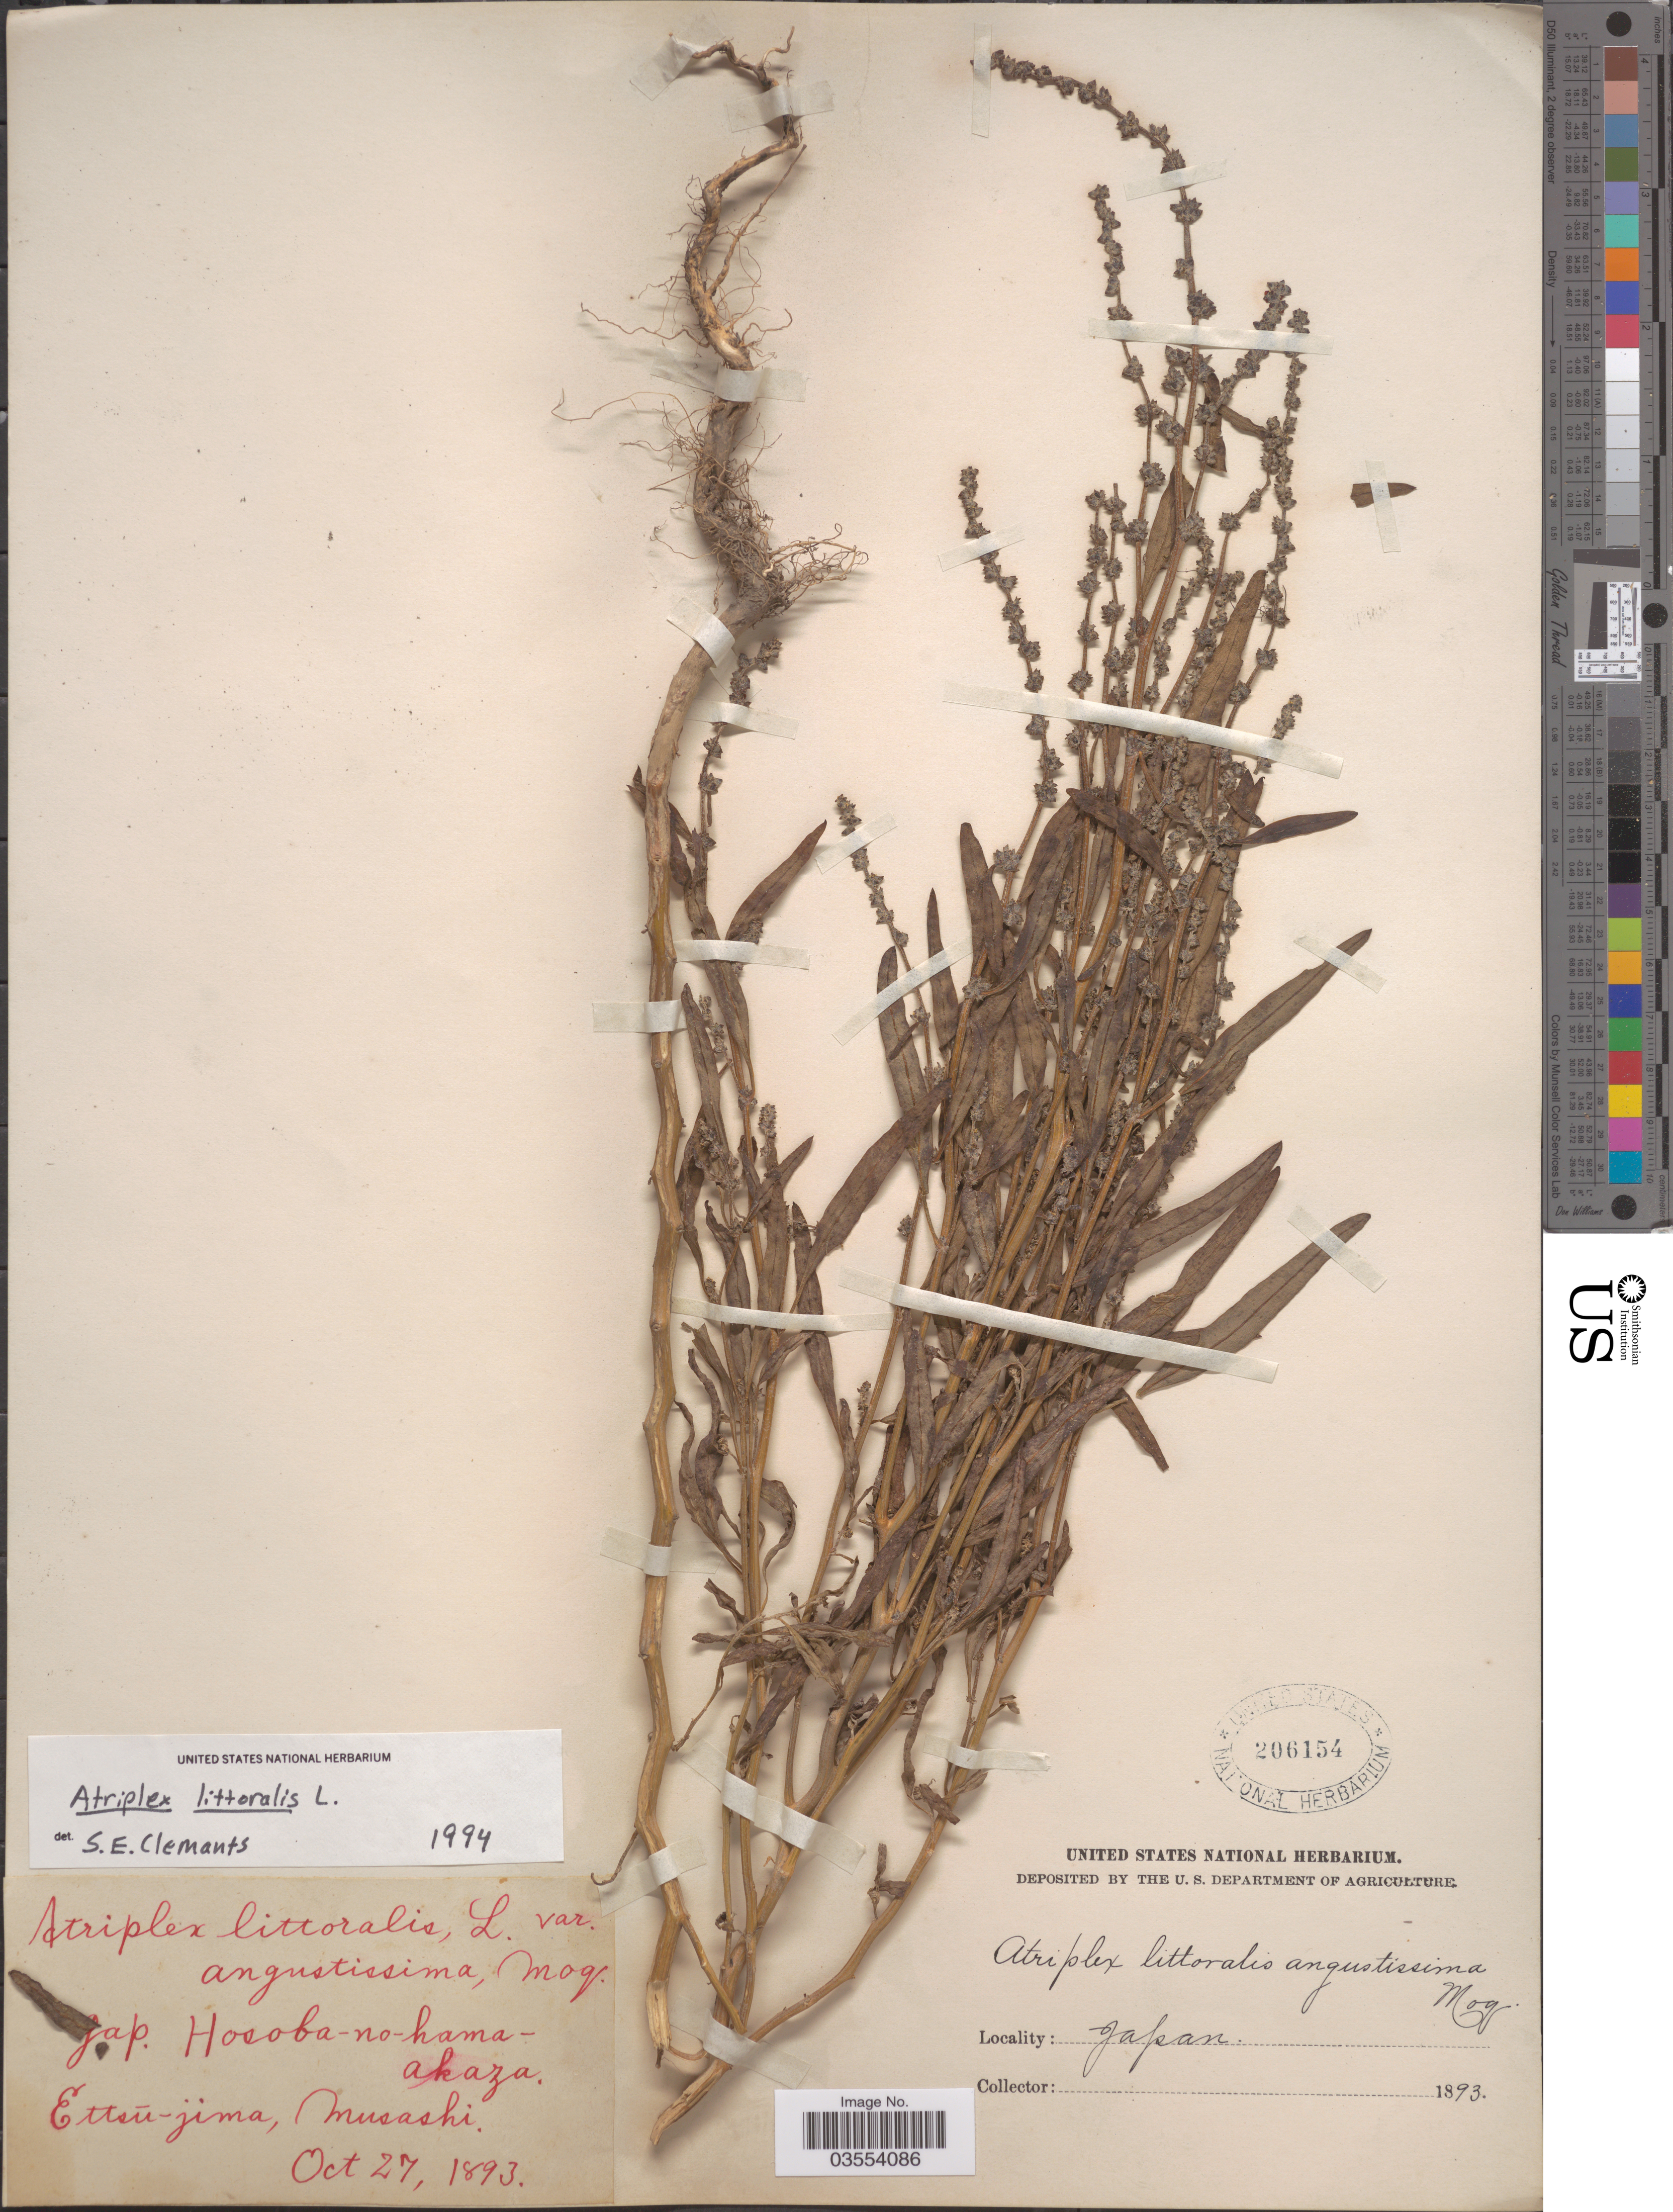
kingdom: Plantae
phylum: Tracheophyta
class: Magnoliopsida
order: Caryophyllales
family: Amaranthaceae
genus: Atriplex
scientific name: Atriplex littoralis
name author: L.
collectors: ex herb. United States National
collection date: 1893-10-27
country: Japan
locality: Ettsū-jima, Musashi.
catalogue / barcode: US 206154